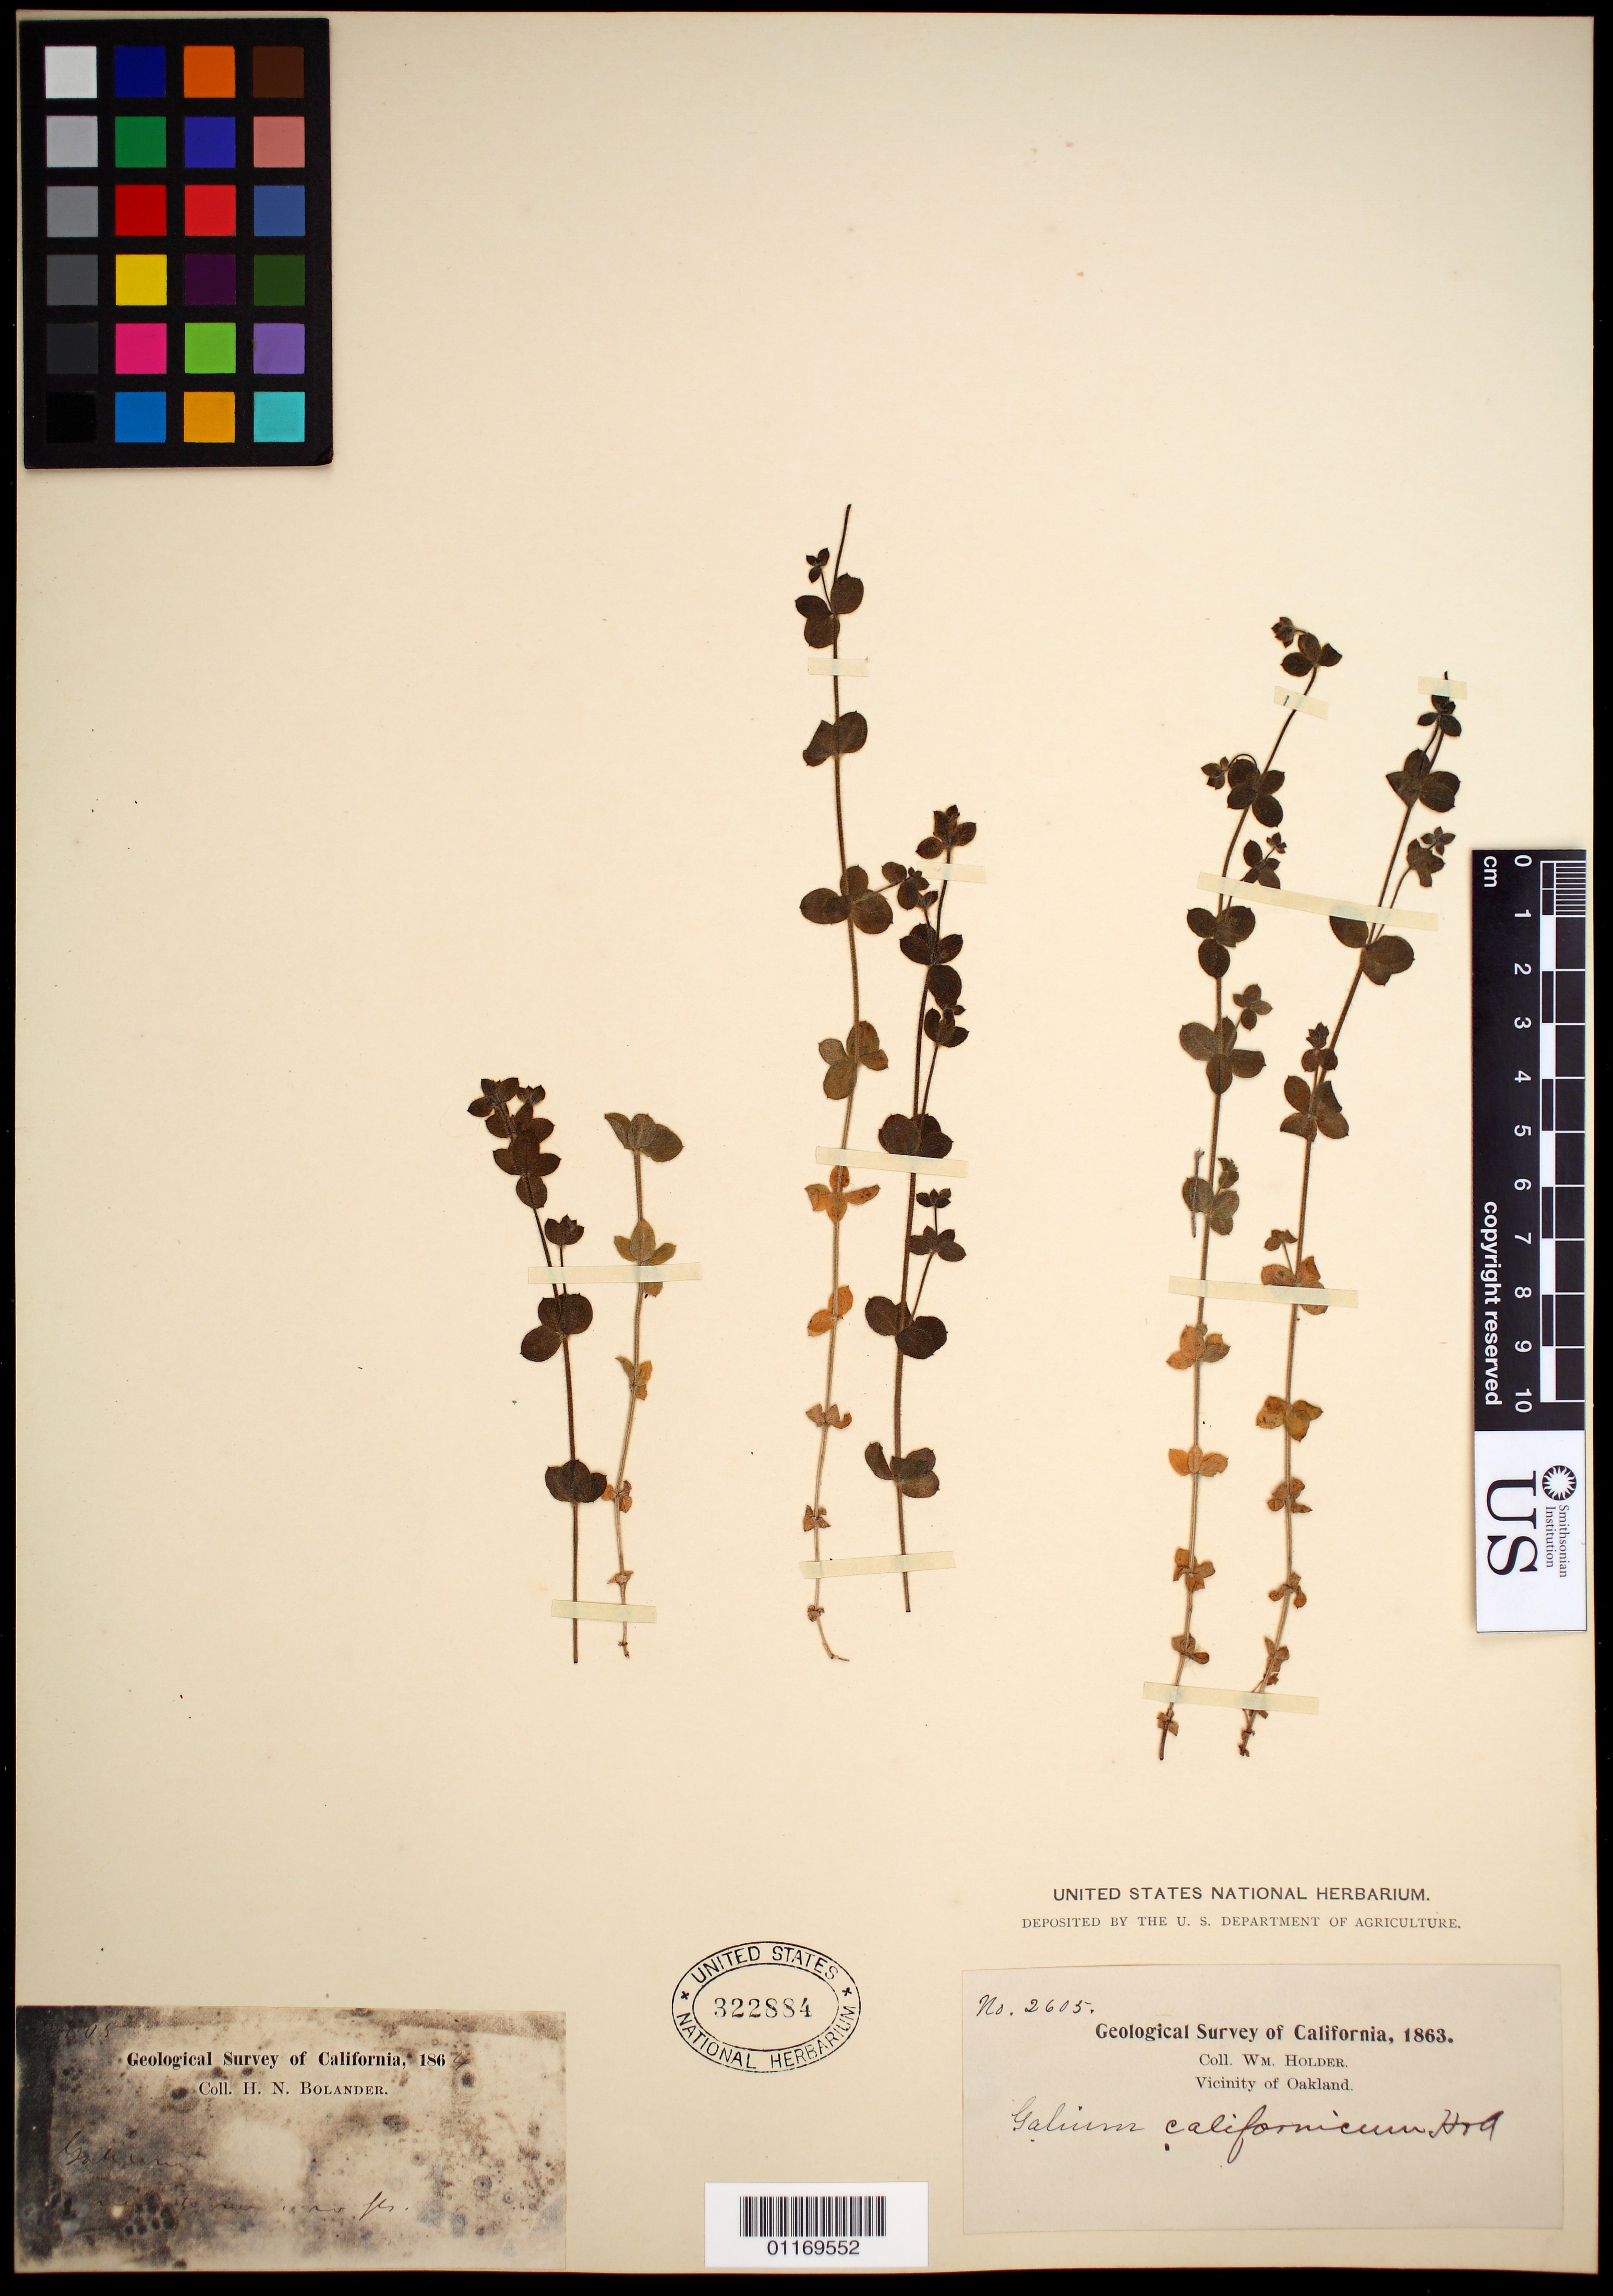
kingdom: Plantae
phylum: Tracheophyta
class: Magnoliopsida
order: Gentianales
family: Rubiaceae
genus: Galium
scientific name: Galium californicum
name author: Hook. & Arn.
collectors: W. Holder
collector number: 2605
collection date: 1863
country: United States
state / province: California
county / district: Alameda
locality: Vicinity of Oakland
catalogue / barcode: US 322884